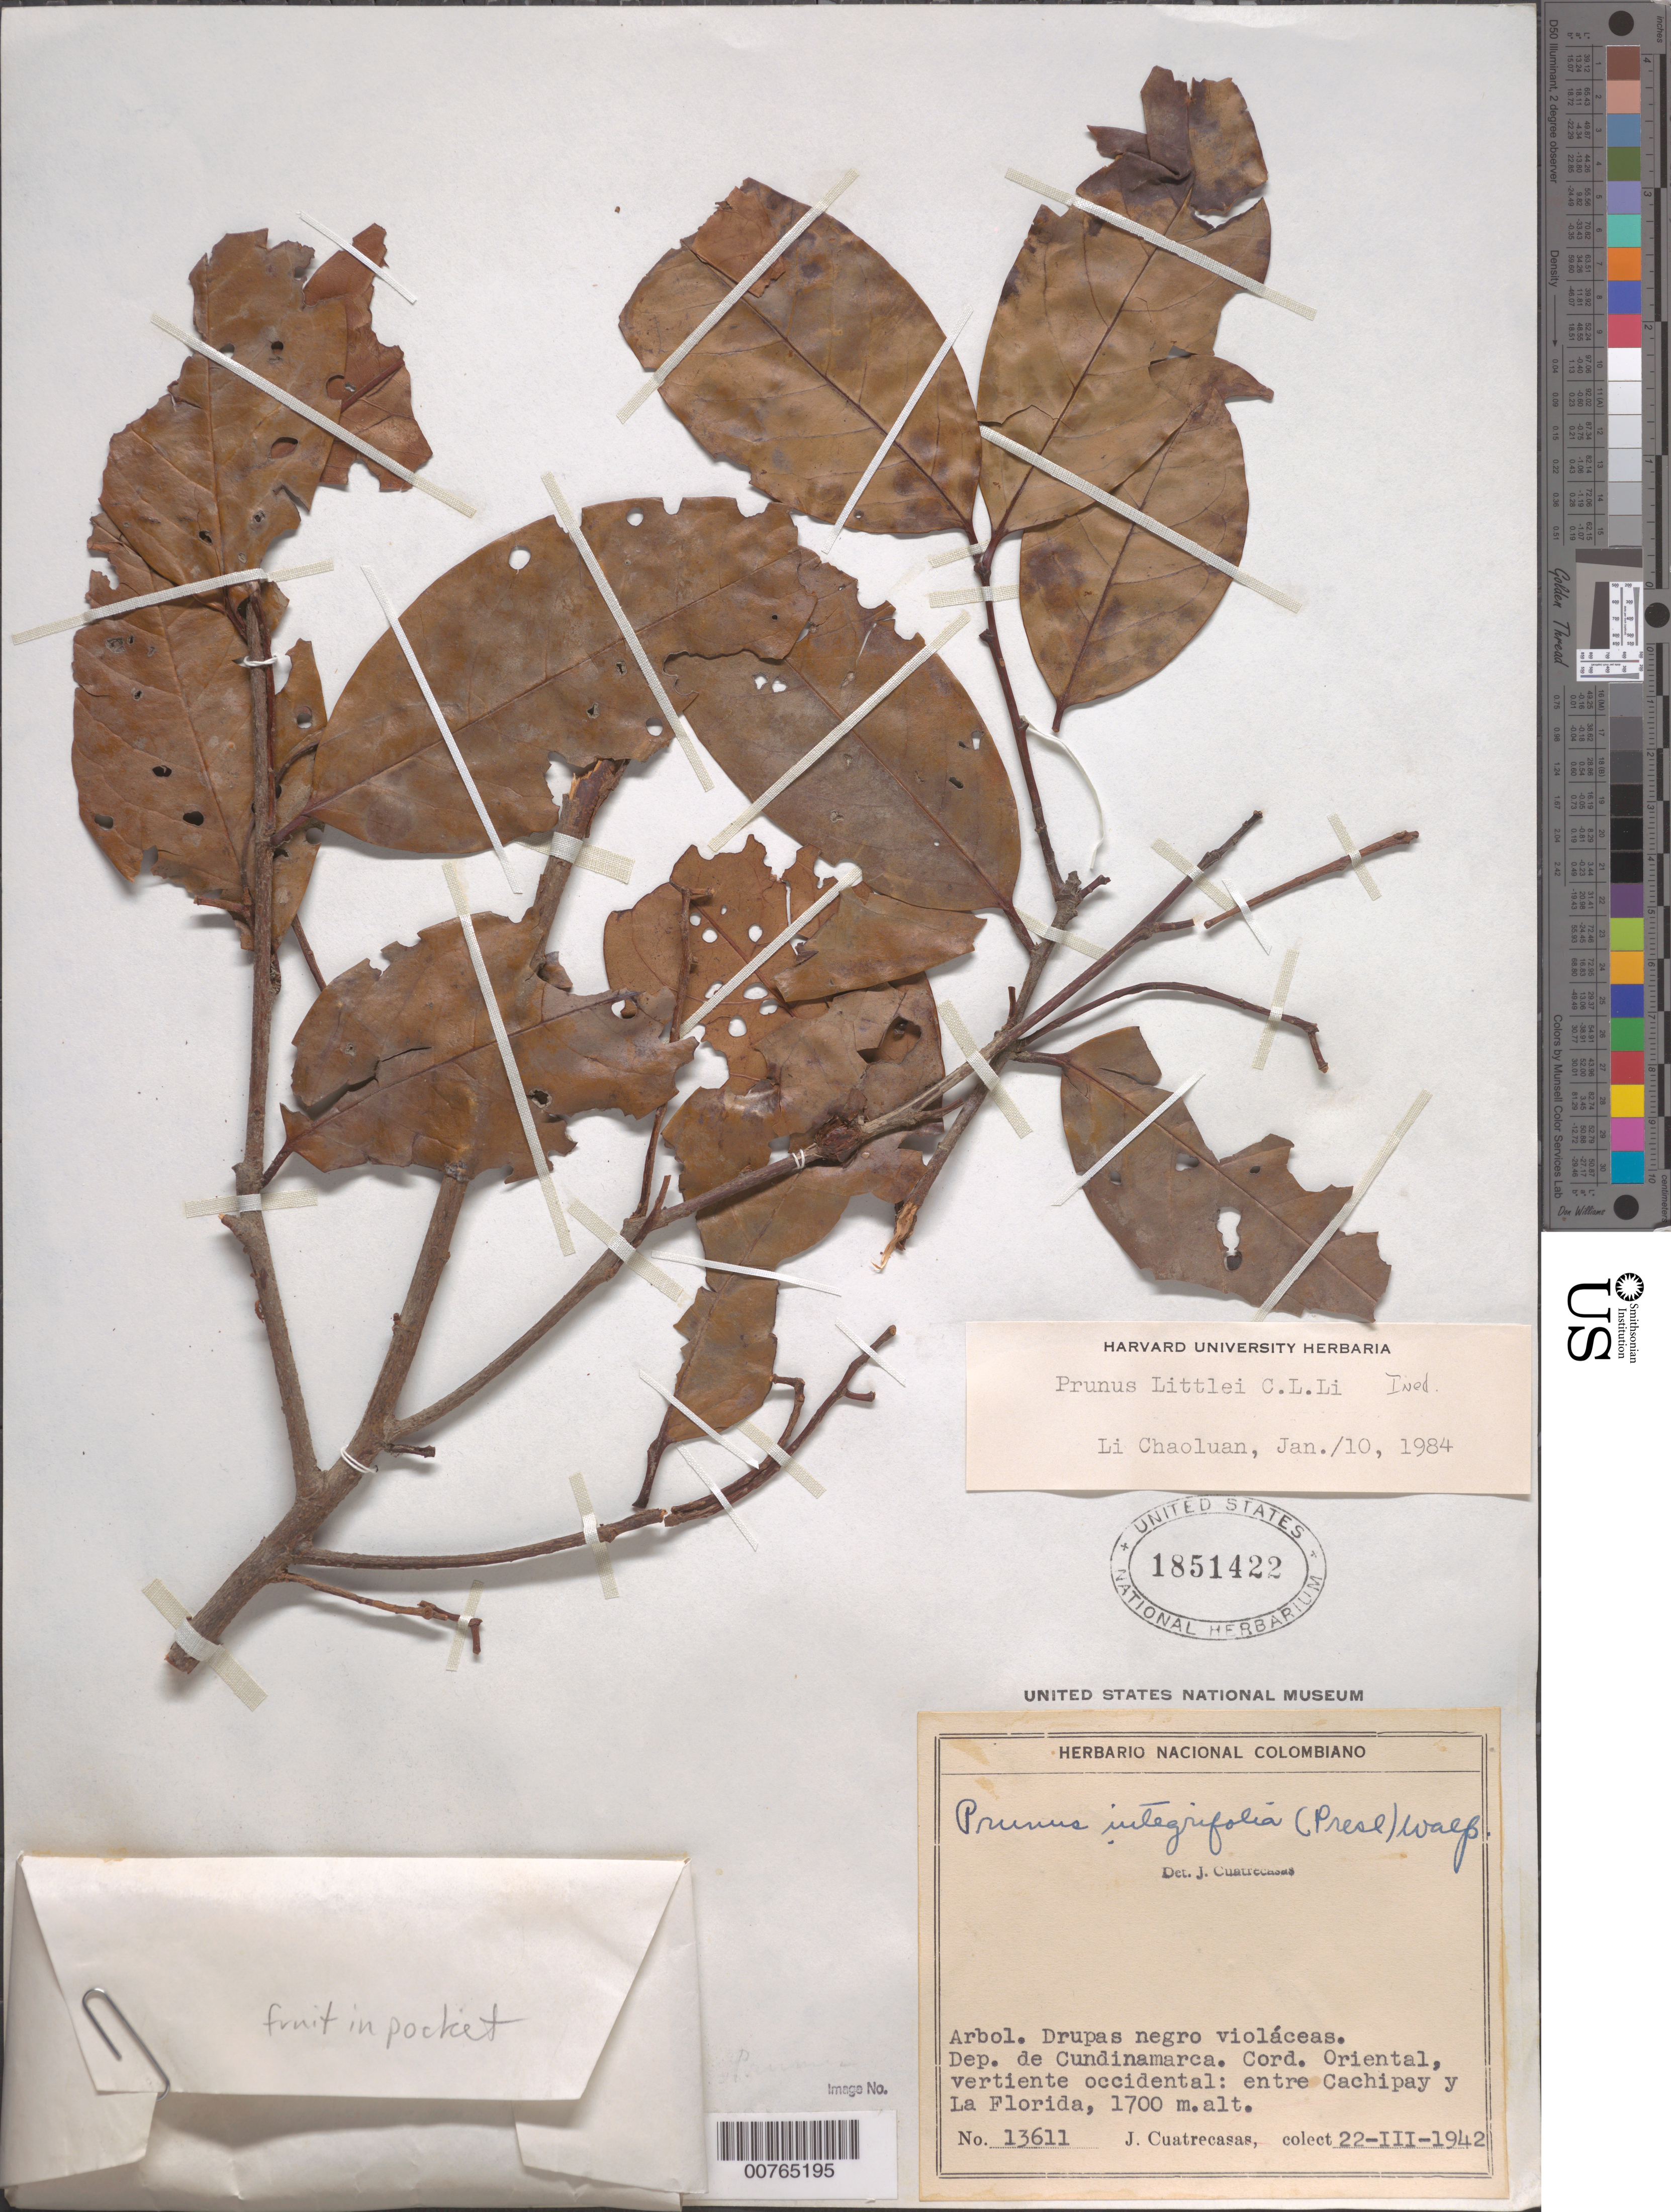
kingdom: Plantae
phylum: Tracheophyta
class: Magnoliopsida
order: Rosales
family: Rosaceae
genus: Prunus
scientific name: Prunus littlei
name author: C.L. Li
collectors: J. Cuatrecasas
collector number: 13611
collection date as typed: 22 Mar 1942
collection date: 1942-03-22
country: Colombia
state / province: Cundinamarca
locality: Between Cachipay and La Florida.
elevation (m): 1700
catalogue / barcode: US 1851422